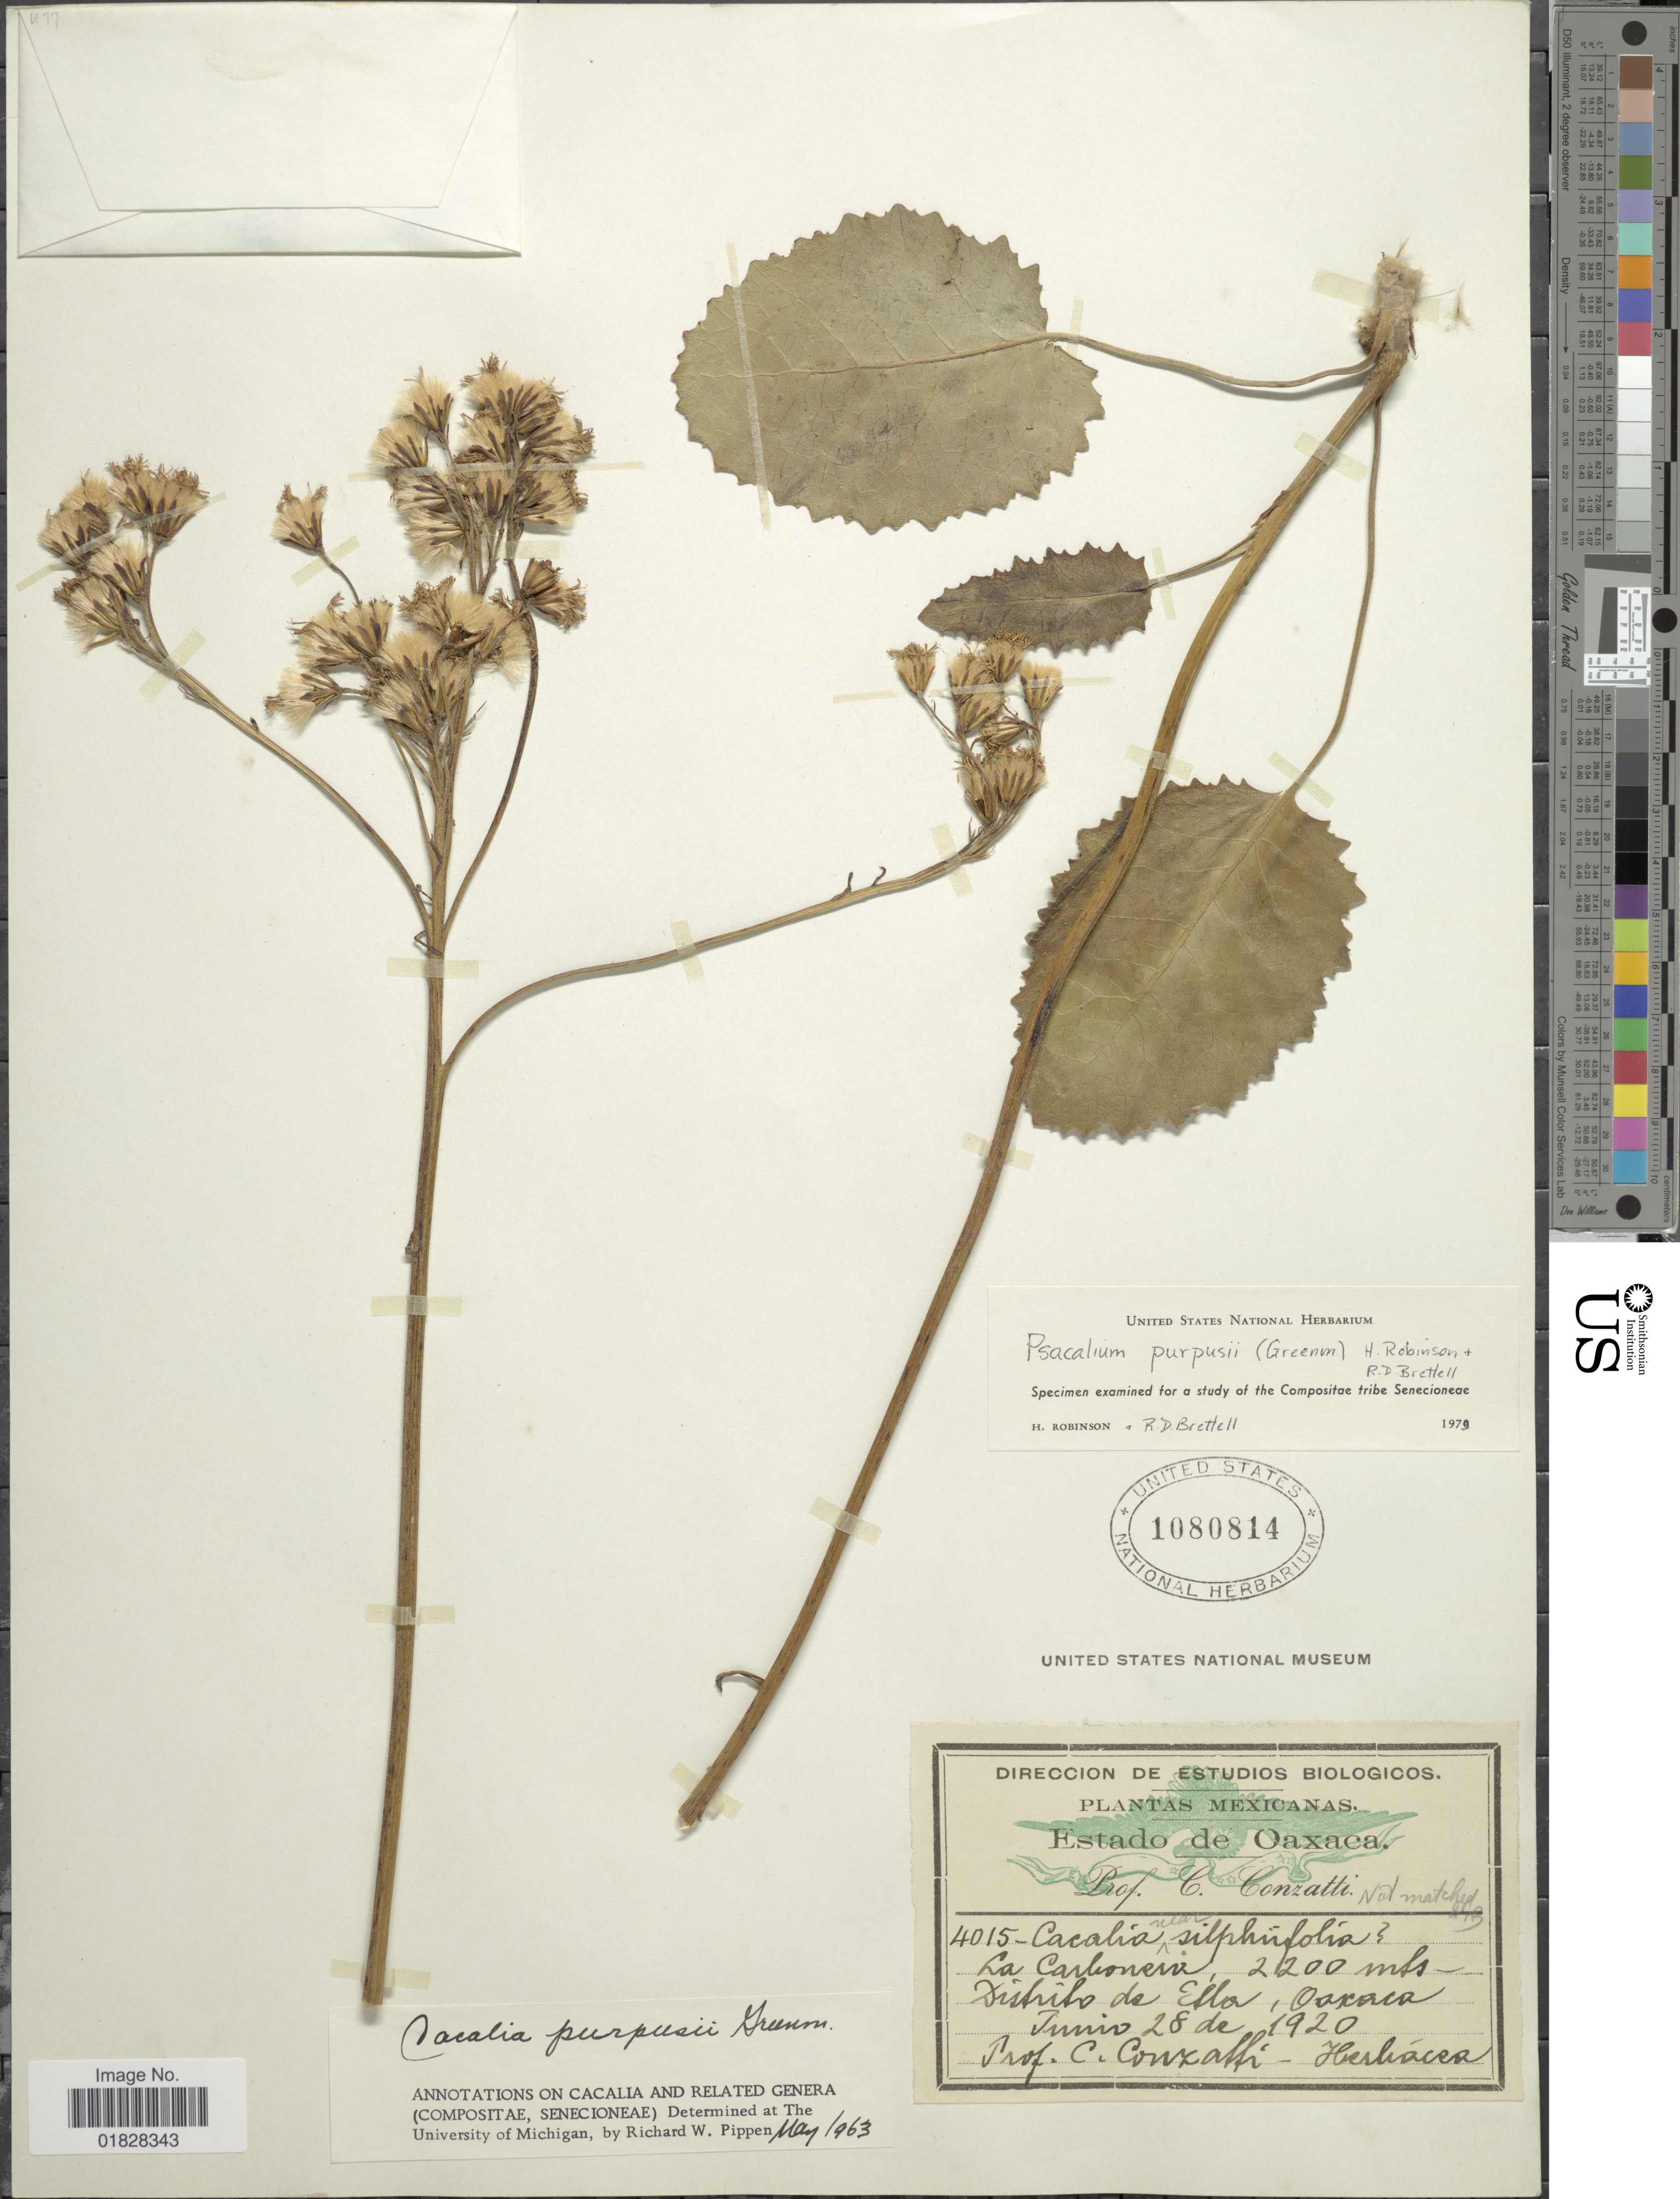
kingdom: Plantae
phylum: Tracheophyta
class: Magnoliopsida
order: Asterales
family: Asteraceae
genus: Psacalium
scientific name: Psacalium purpusii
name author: (Greenm.) H. Rob. & Brettell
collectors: C. Conzatti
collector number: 4015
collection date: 1920-06-28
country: Mexico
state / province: Oaxaca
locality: La Carboneria, Distrito de Ella, Oaxaca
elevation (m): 2200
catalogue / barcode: US 1080814